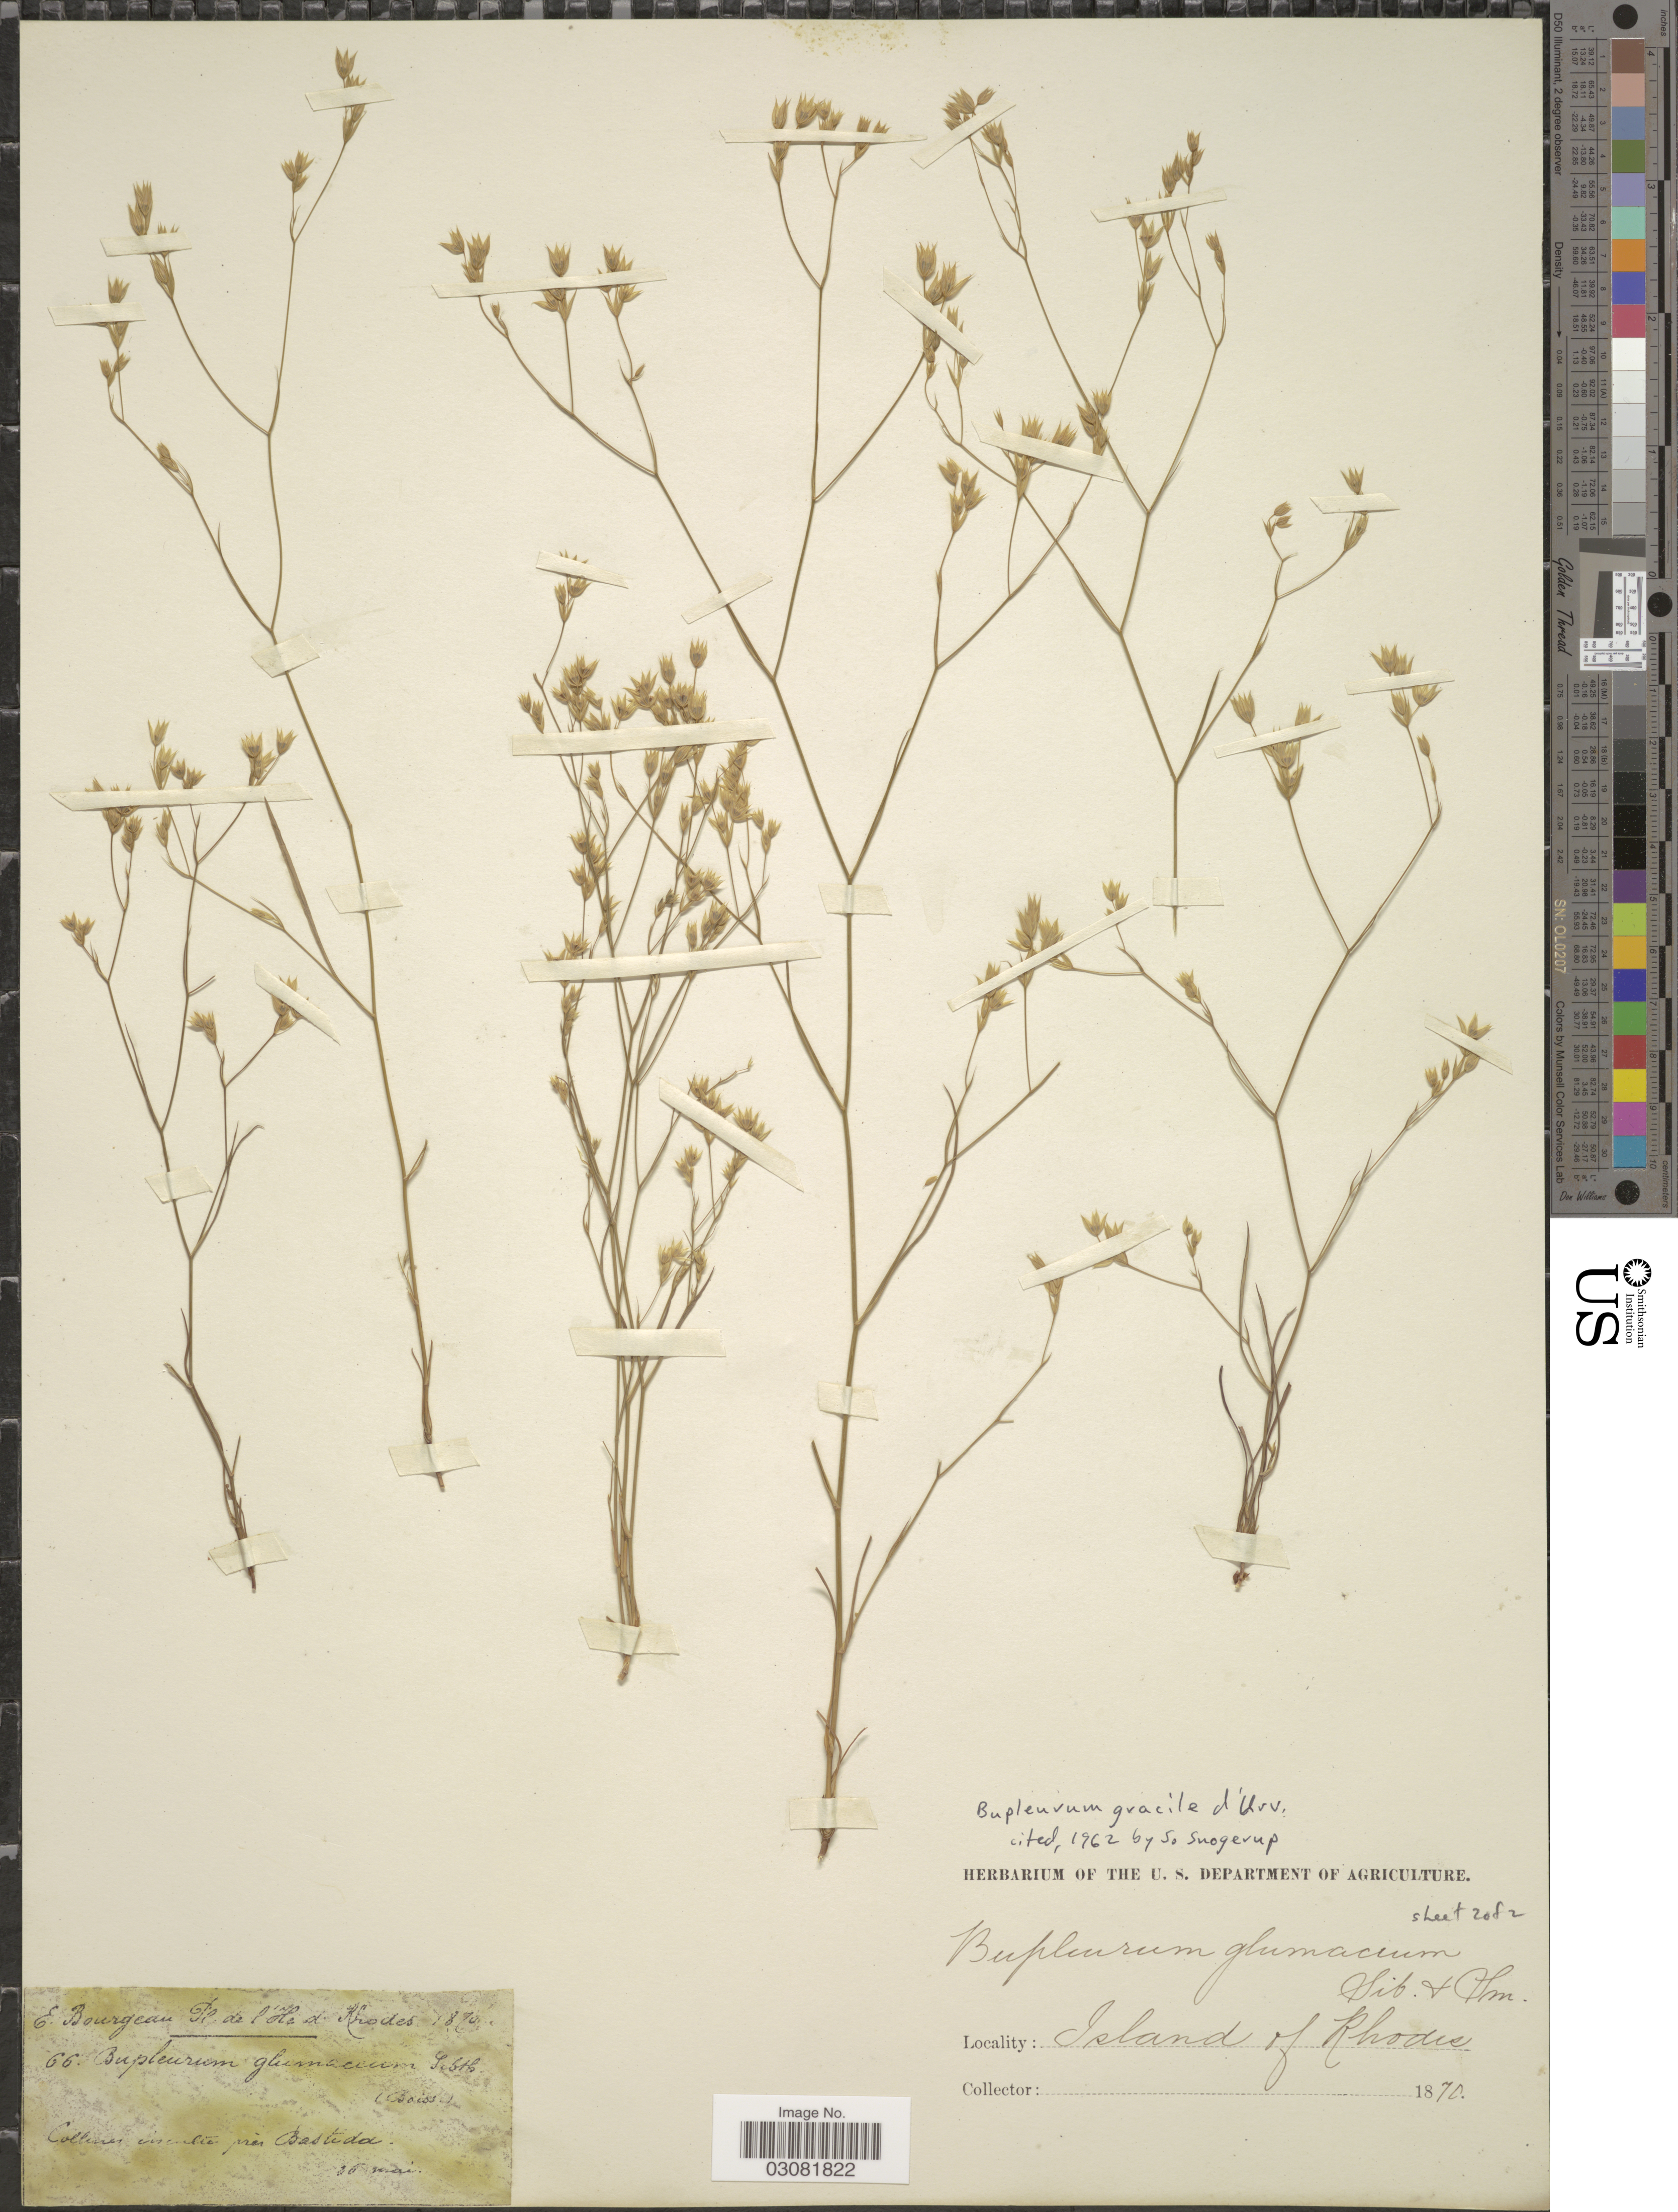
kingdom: Plantae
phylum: Tracheophyta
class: Magnoliopsida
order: Apiales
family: Apiaceae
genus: Bupleurum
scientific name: Bupleurum gracile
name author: d'Urv.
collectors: E. Bourgeau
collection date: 1870-05-25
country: Greece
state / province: South Aegean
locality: L'He d Rhodes, Collines inculté prés Bastida. Island of Rhodes.